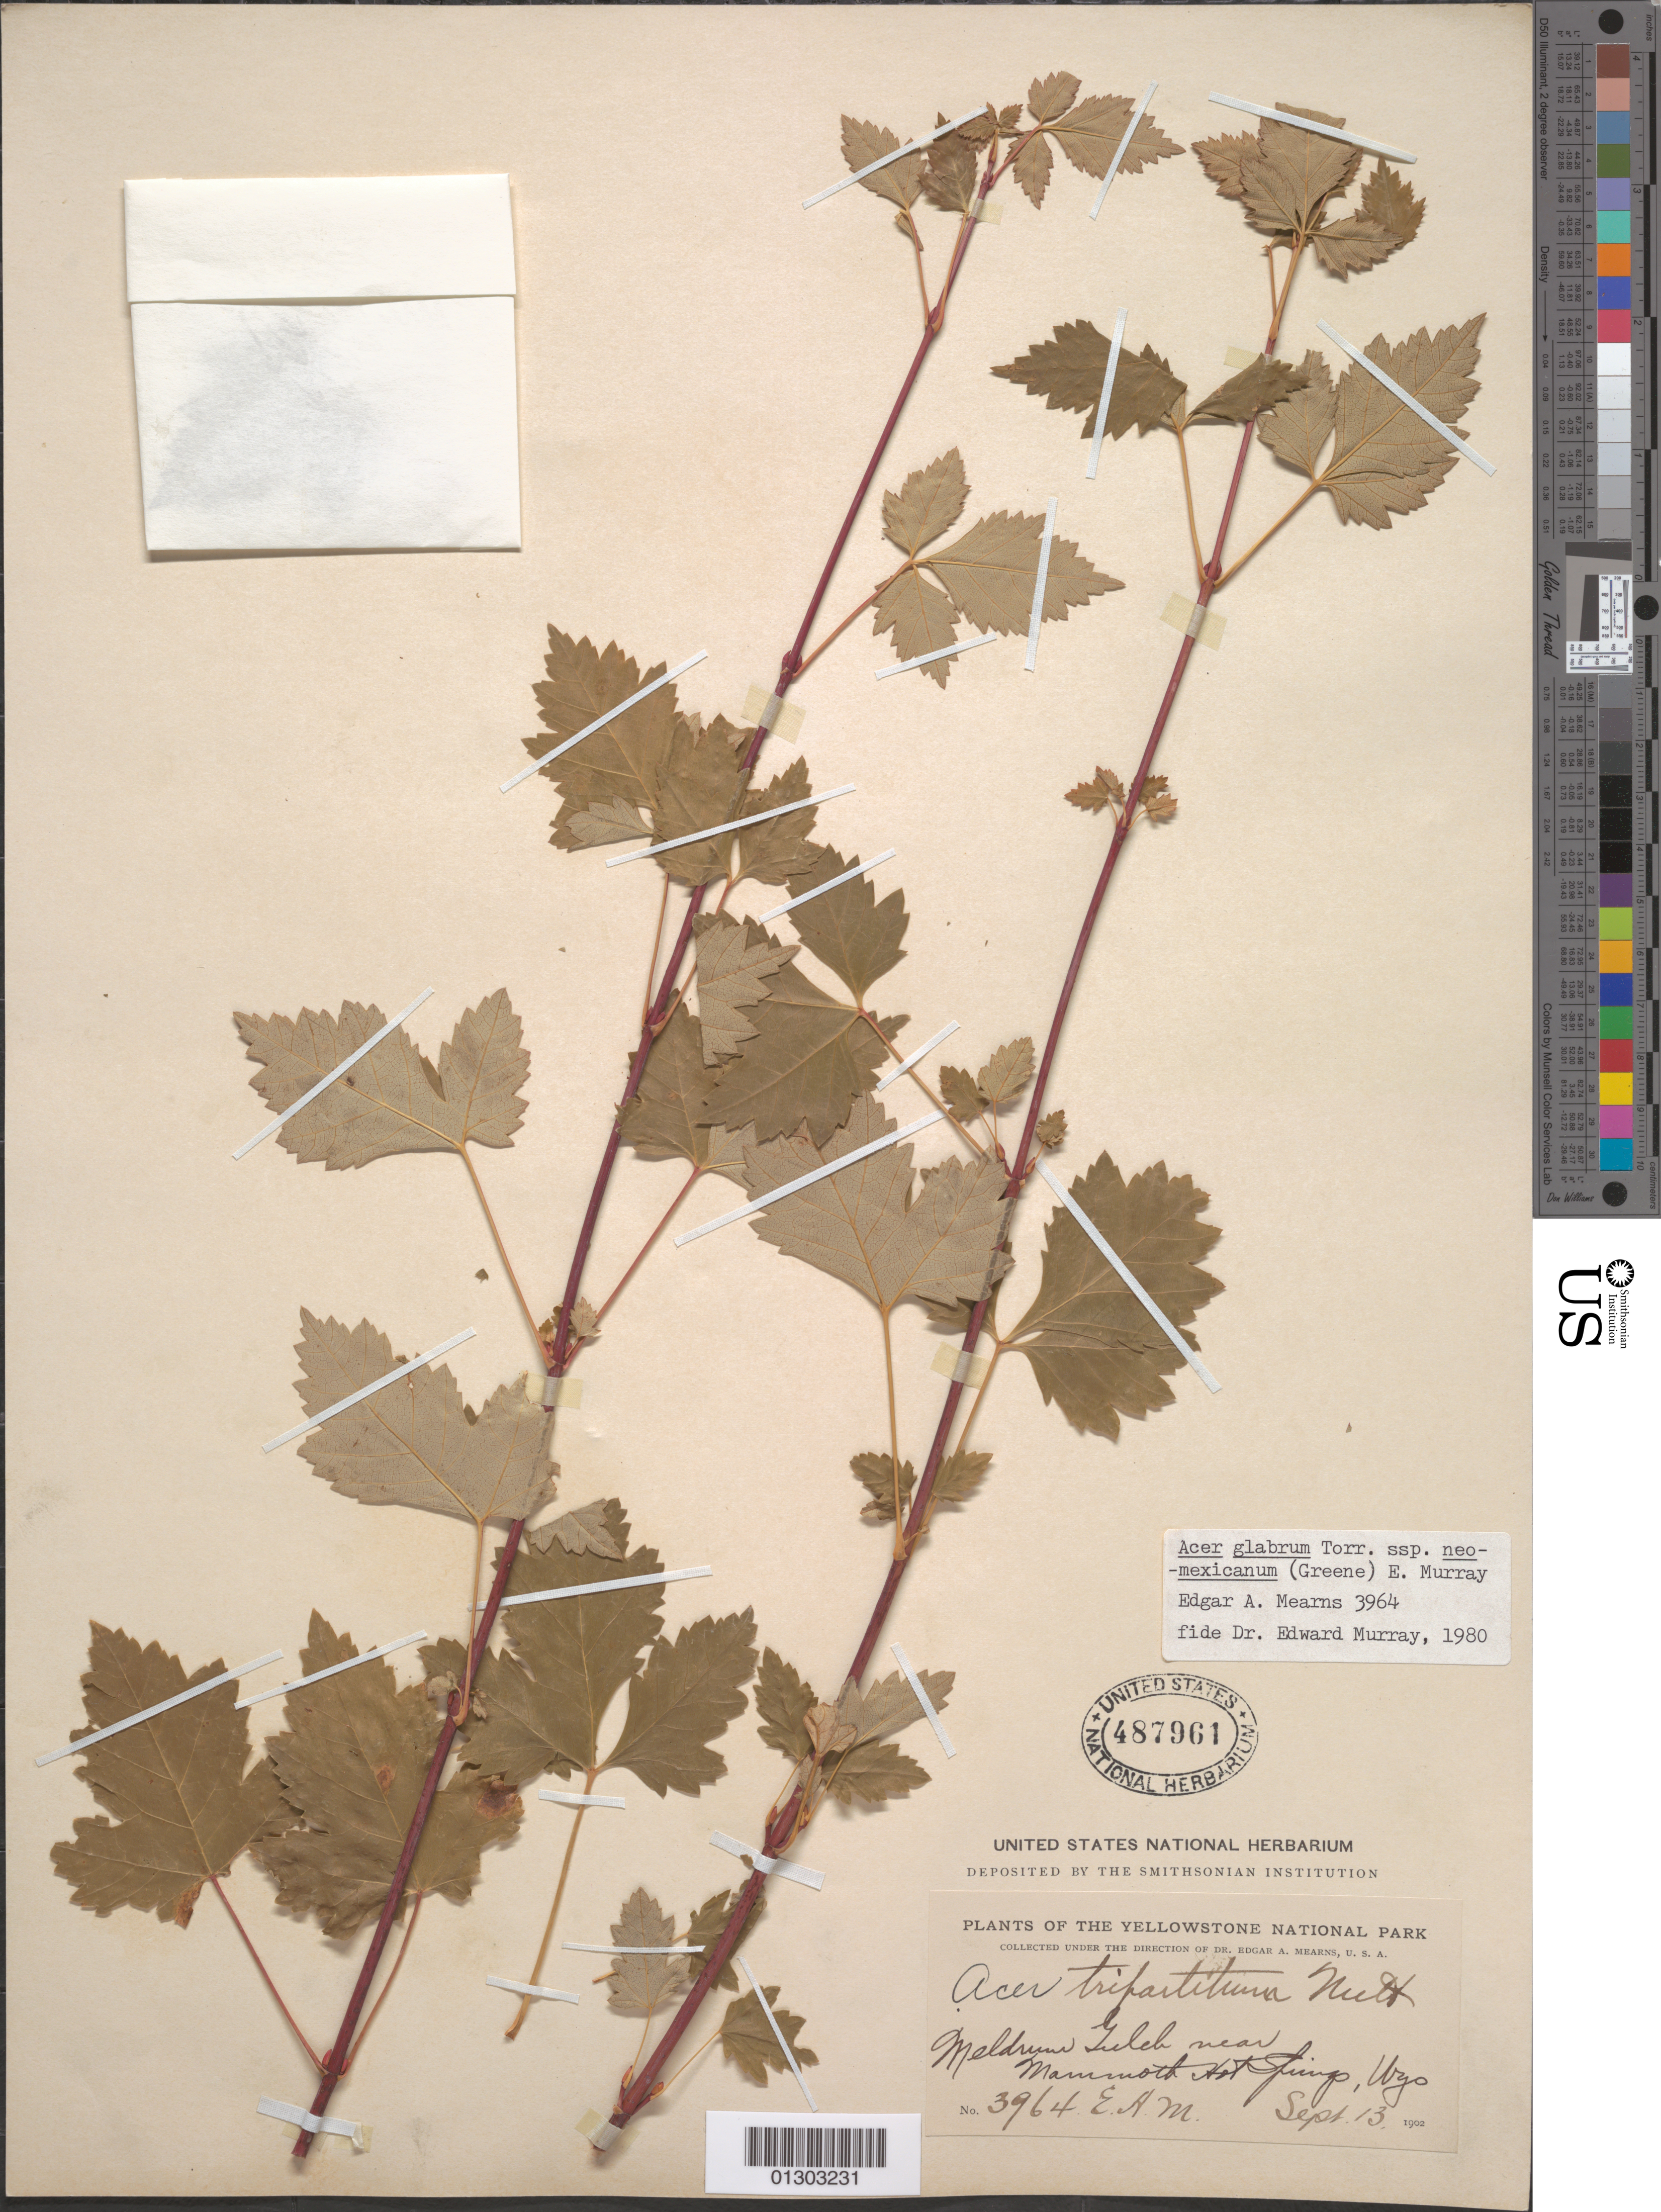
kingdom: Plantae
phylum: Tracheophyta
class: Magnoliopsida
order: Sapindales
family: Sapindaceae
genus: Acer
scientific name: Acer glabrum subsp. neomexicanum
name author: (Greene) A.E. Murray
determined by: Murray, Edward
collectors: E. A. Mearns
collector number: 3964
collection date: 1902-09-13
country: United States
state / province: Wyoming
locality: Yellowstone National Park. Meldrum Gulch, near Mammoth Hot Springs.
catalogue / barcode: US 487961